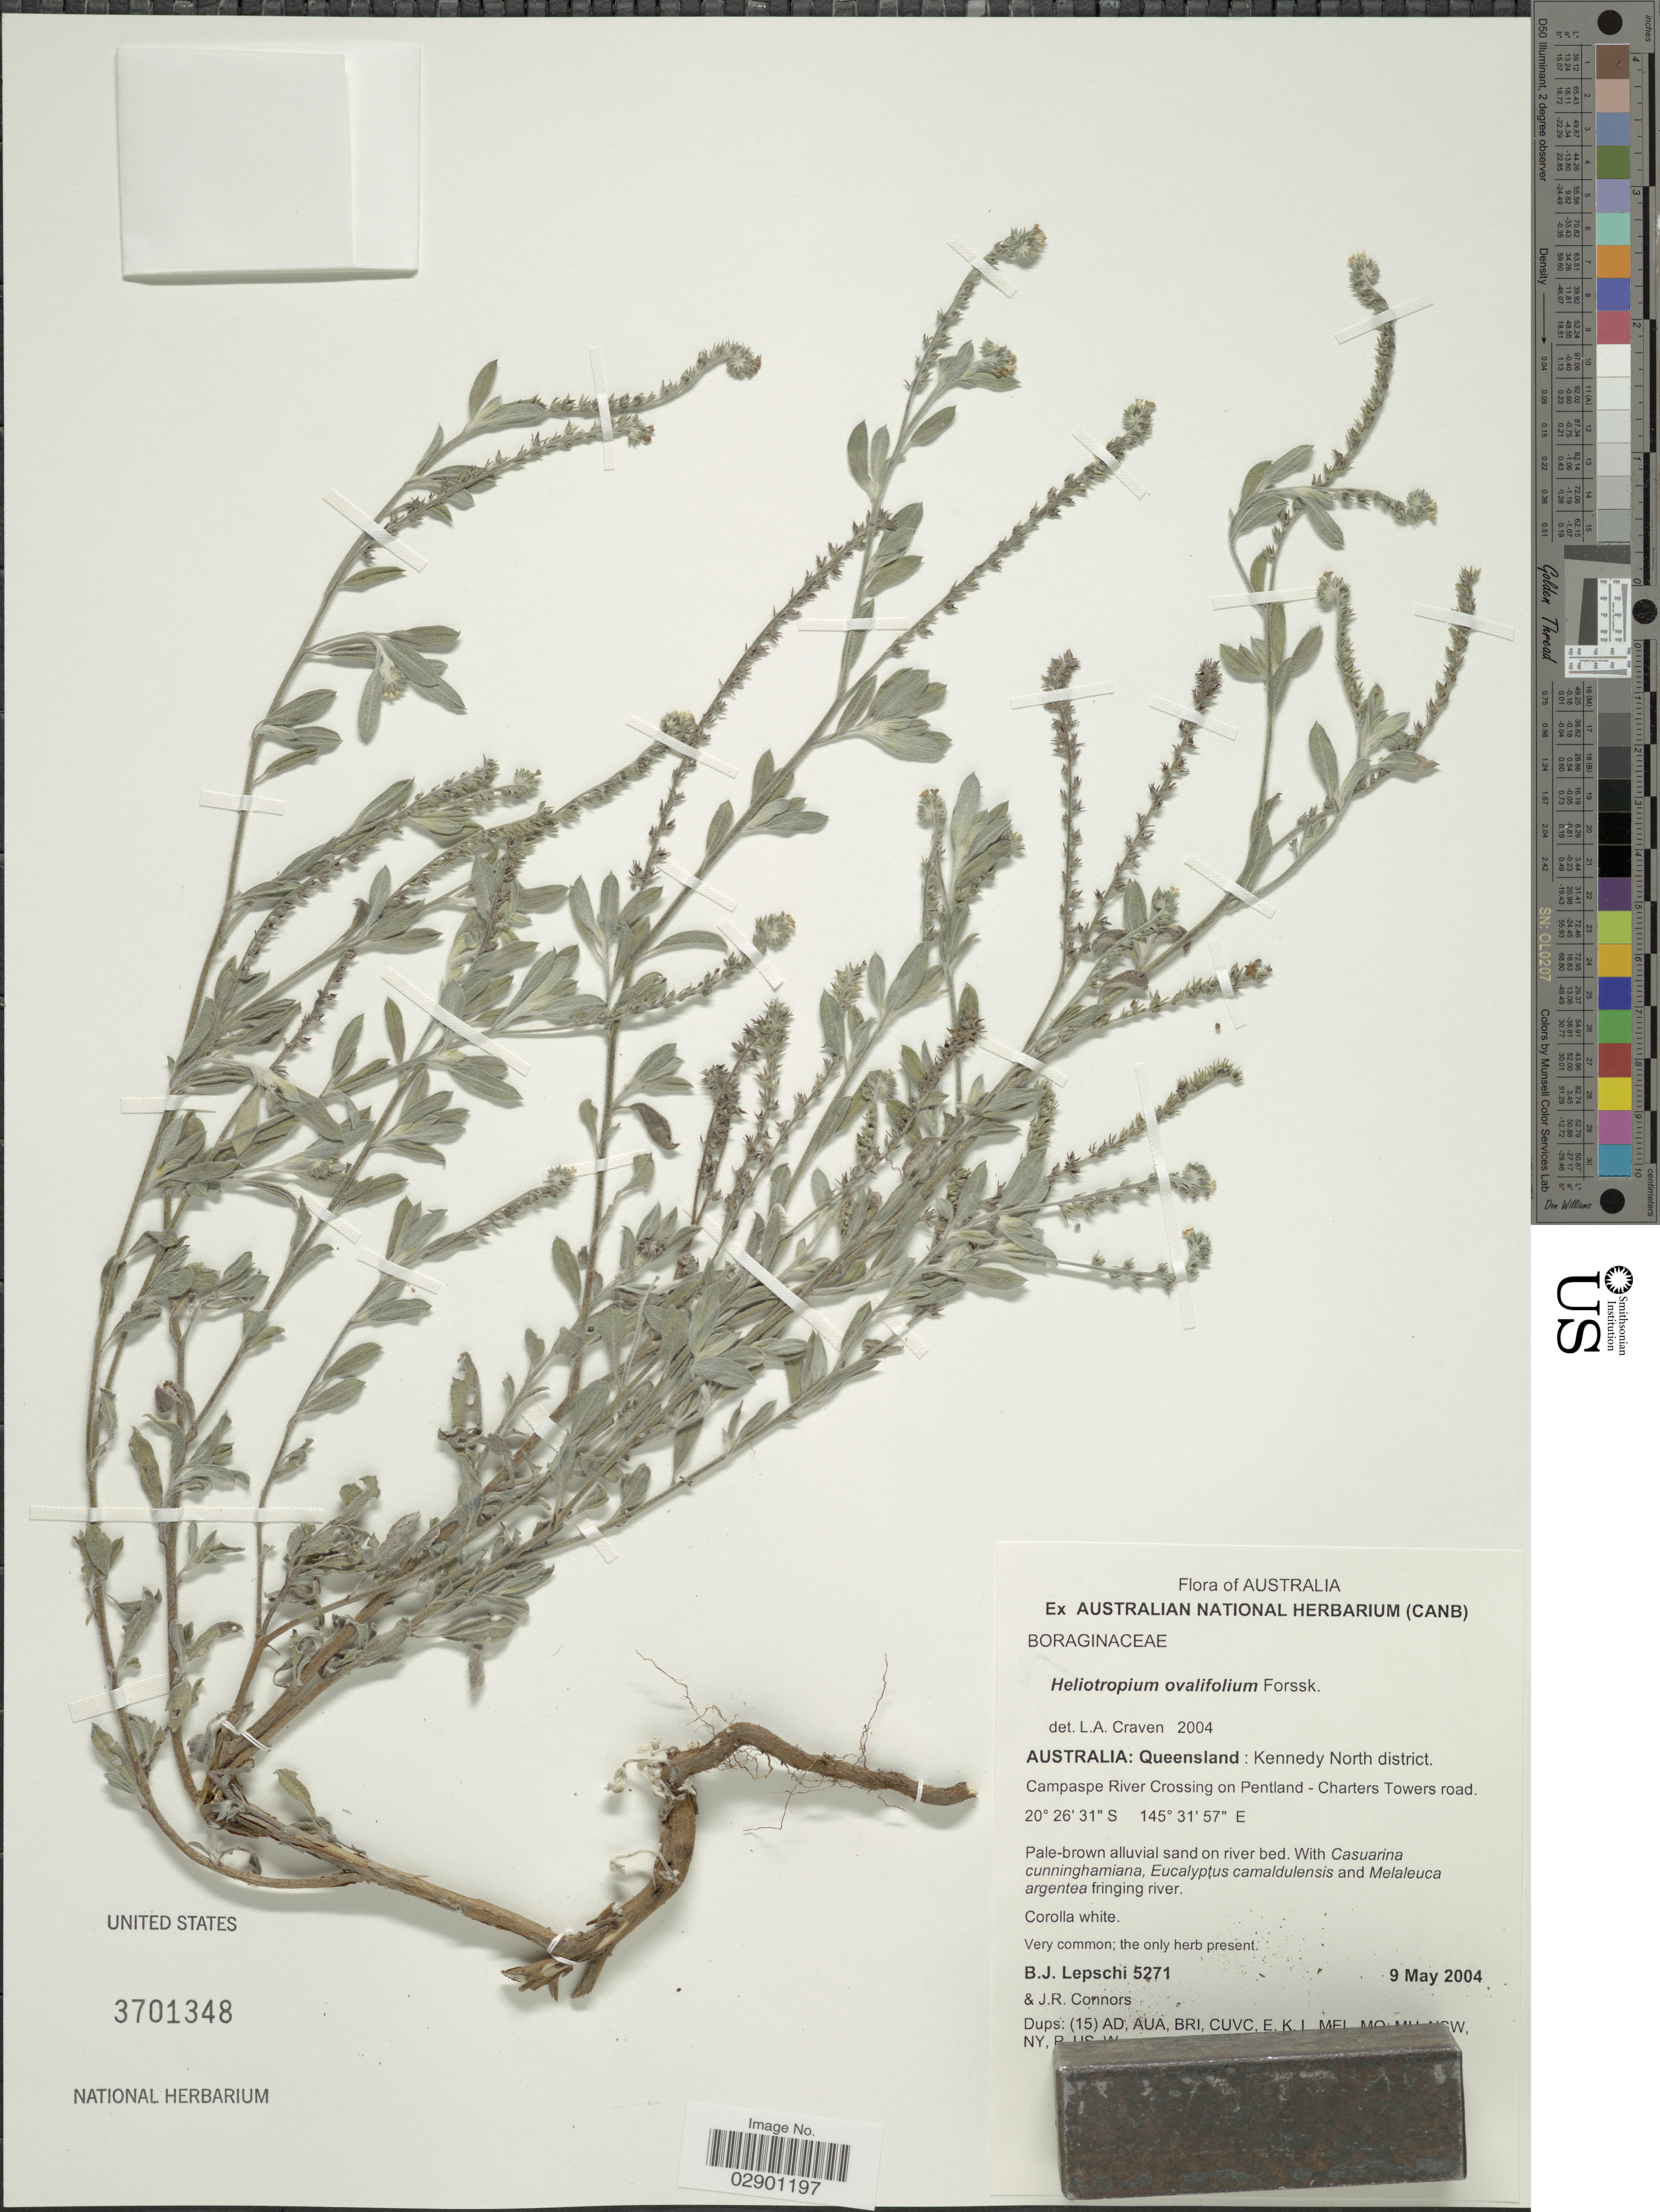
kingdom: Plantae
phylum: Tracheophyta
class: Magnoliopsida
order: Boraginales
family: Heliotropiaceae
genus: Heliotropium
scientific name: Heliotropium ovalifolium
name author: Forssk.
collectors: B. Lepschi & J. Connors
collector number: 5271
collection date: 2004-05-09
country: Australia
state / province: Queensland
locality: Kennedy North district. Campaspe River Crossing on Pentland - Charters Towers road.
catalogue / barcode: US 3701348